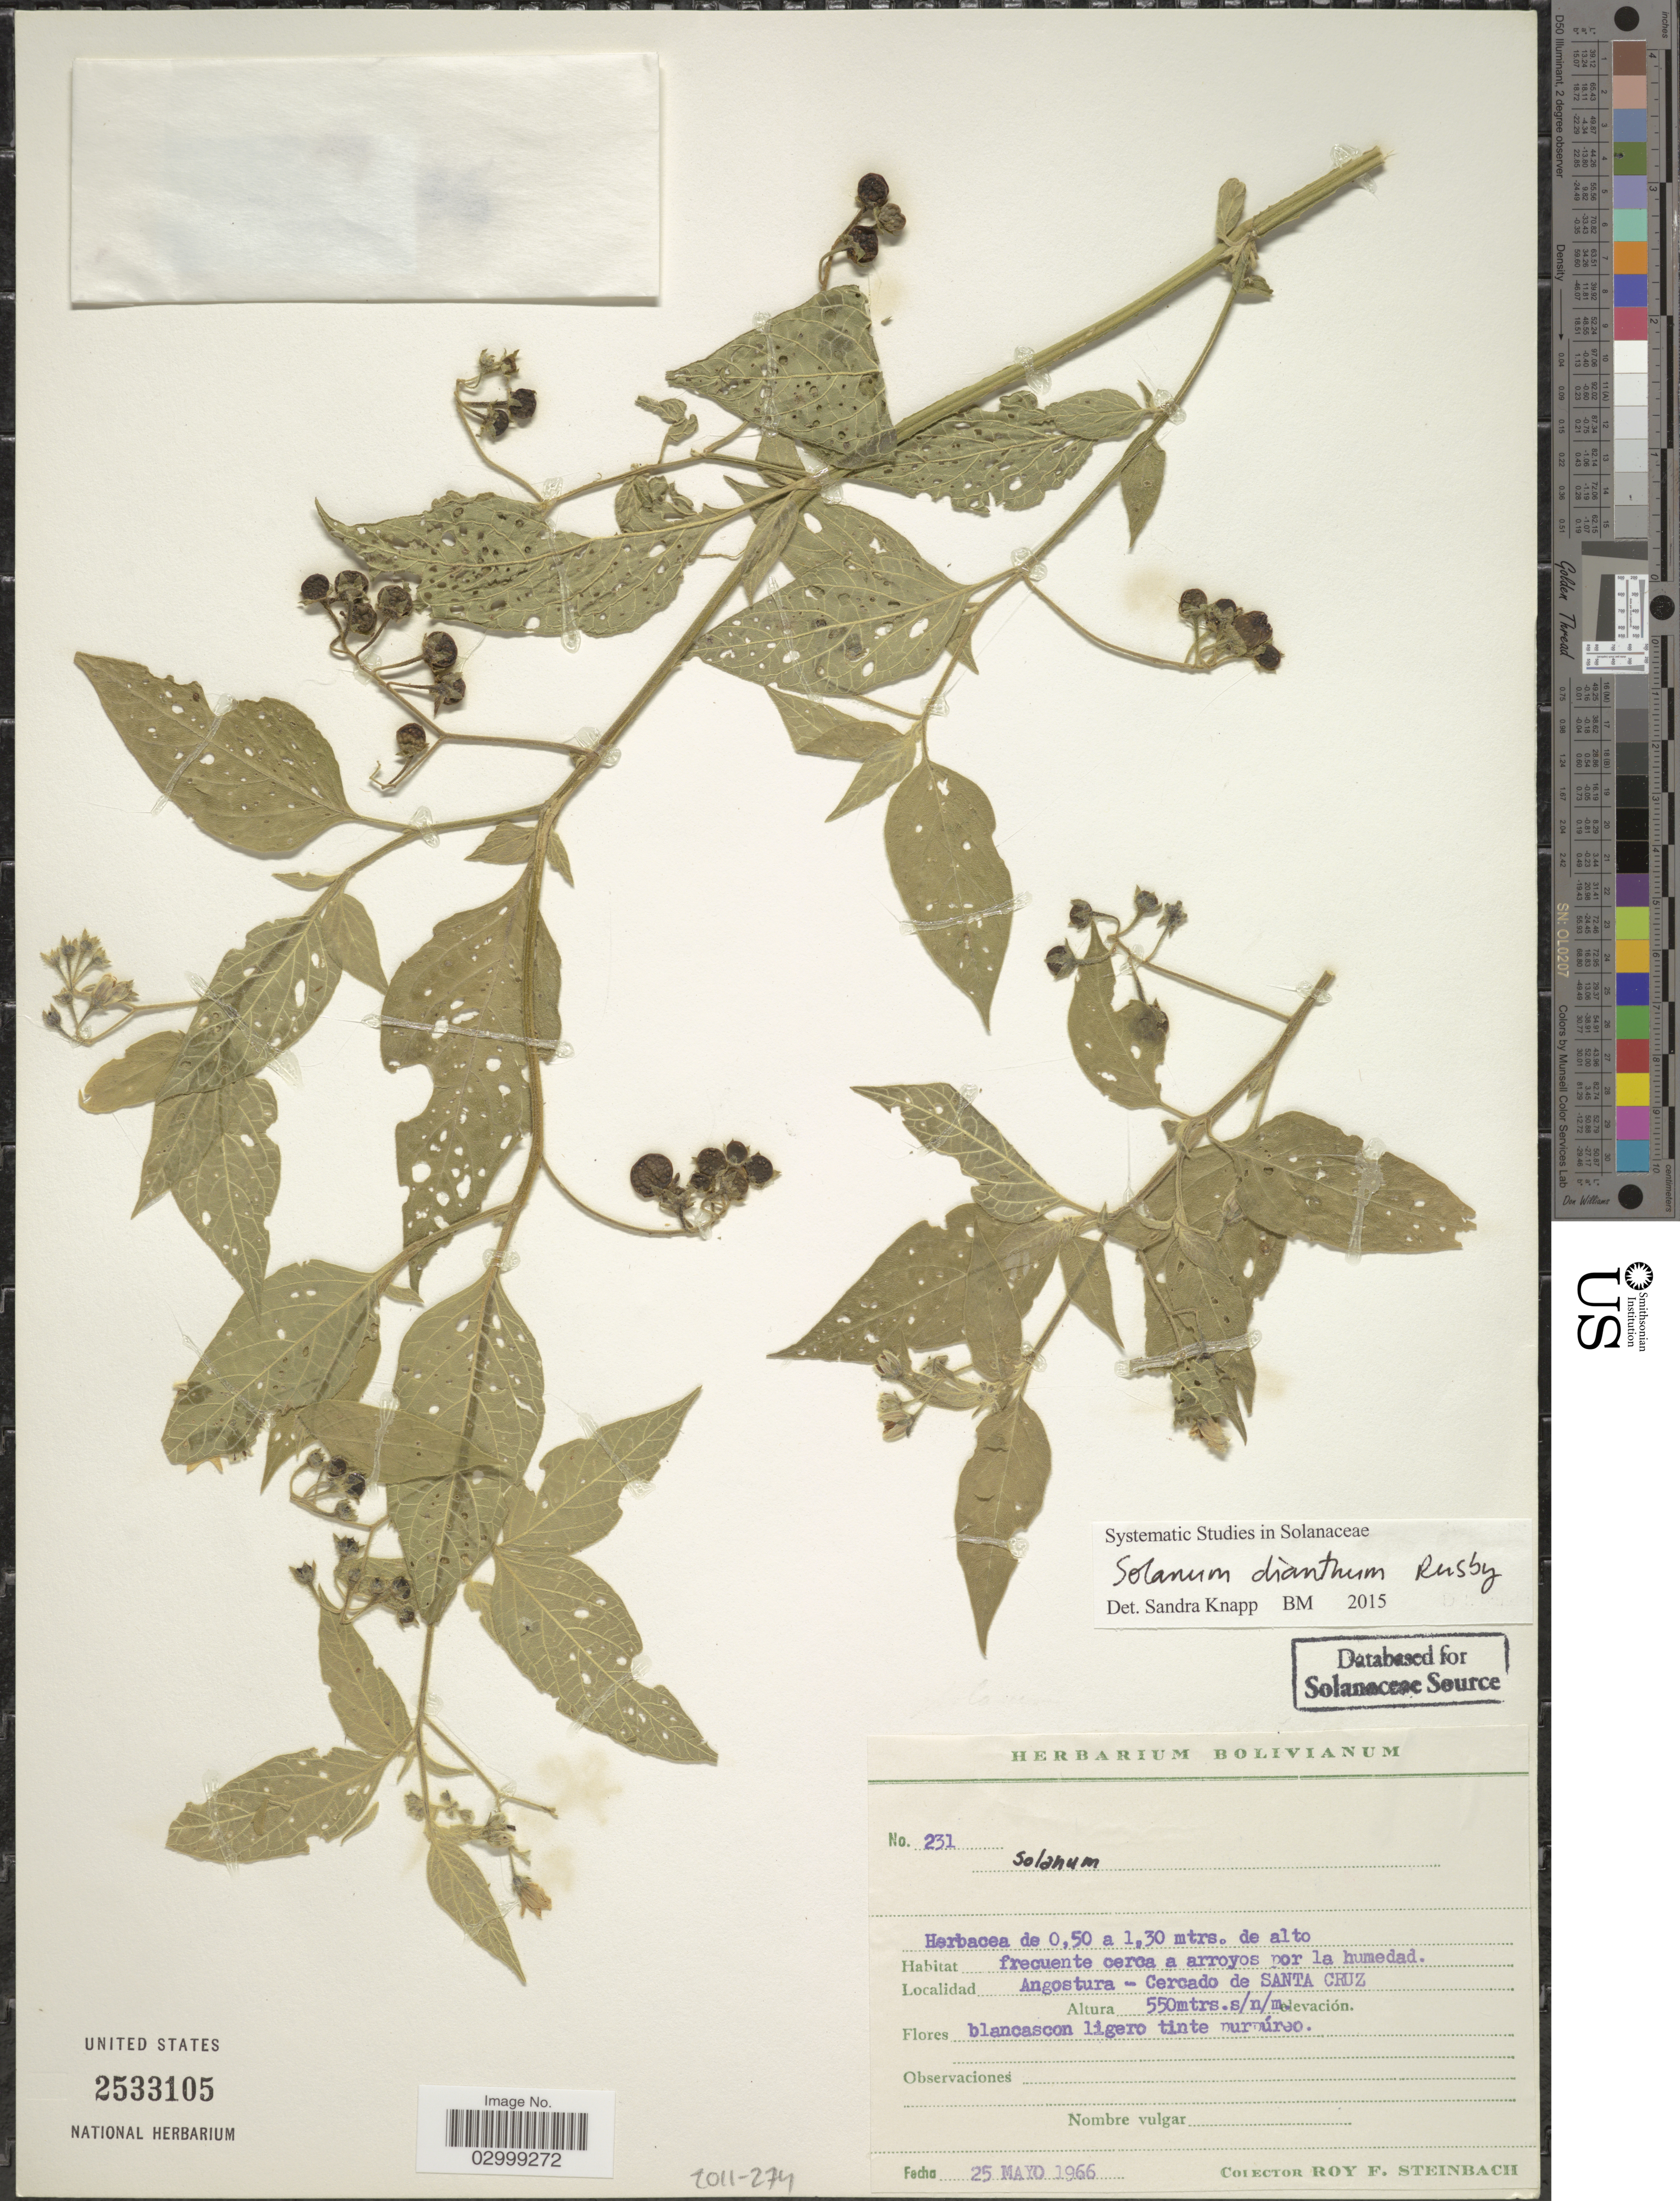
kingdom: Plantae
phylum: Tracheophyta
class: Magnoliopsida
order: Solanales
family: Solanaceae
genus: Solanum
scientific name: Solanum dianthum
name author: Rusby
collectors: R. F. Steinbach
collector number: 231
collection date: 1966-05-25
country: Bolivia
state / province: Santa Cruz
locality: Angostura - Cercado de Santa Cruz.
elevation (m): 550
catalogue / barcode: US 2533105